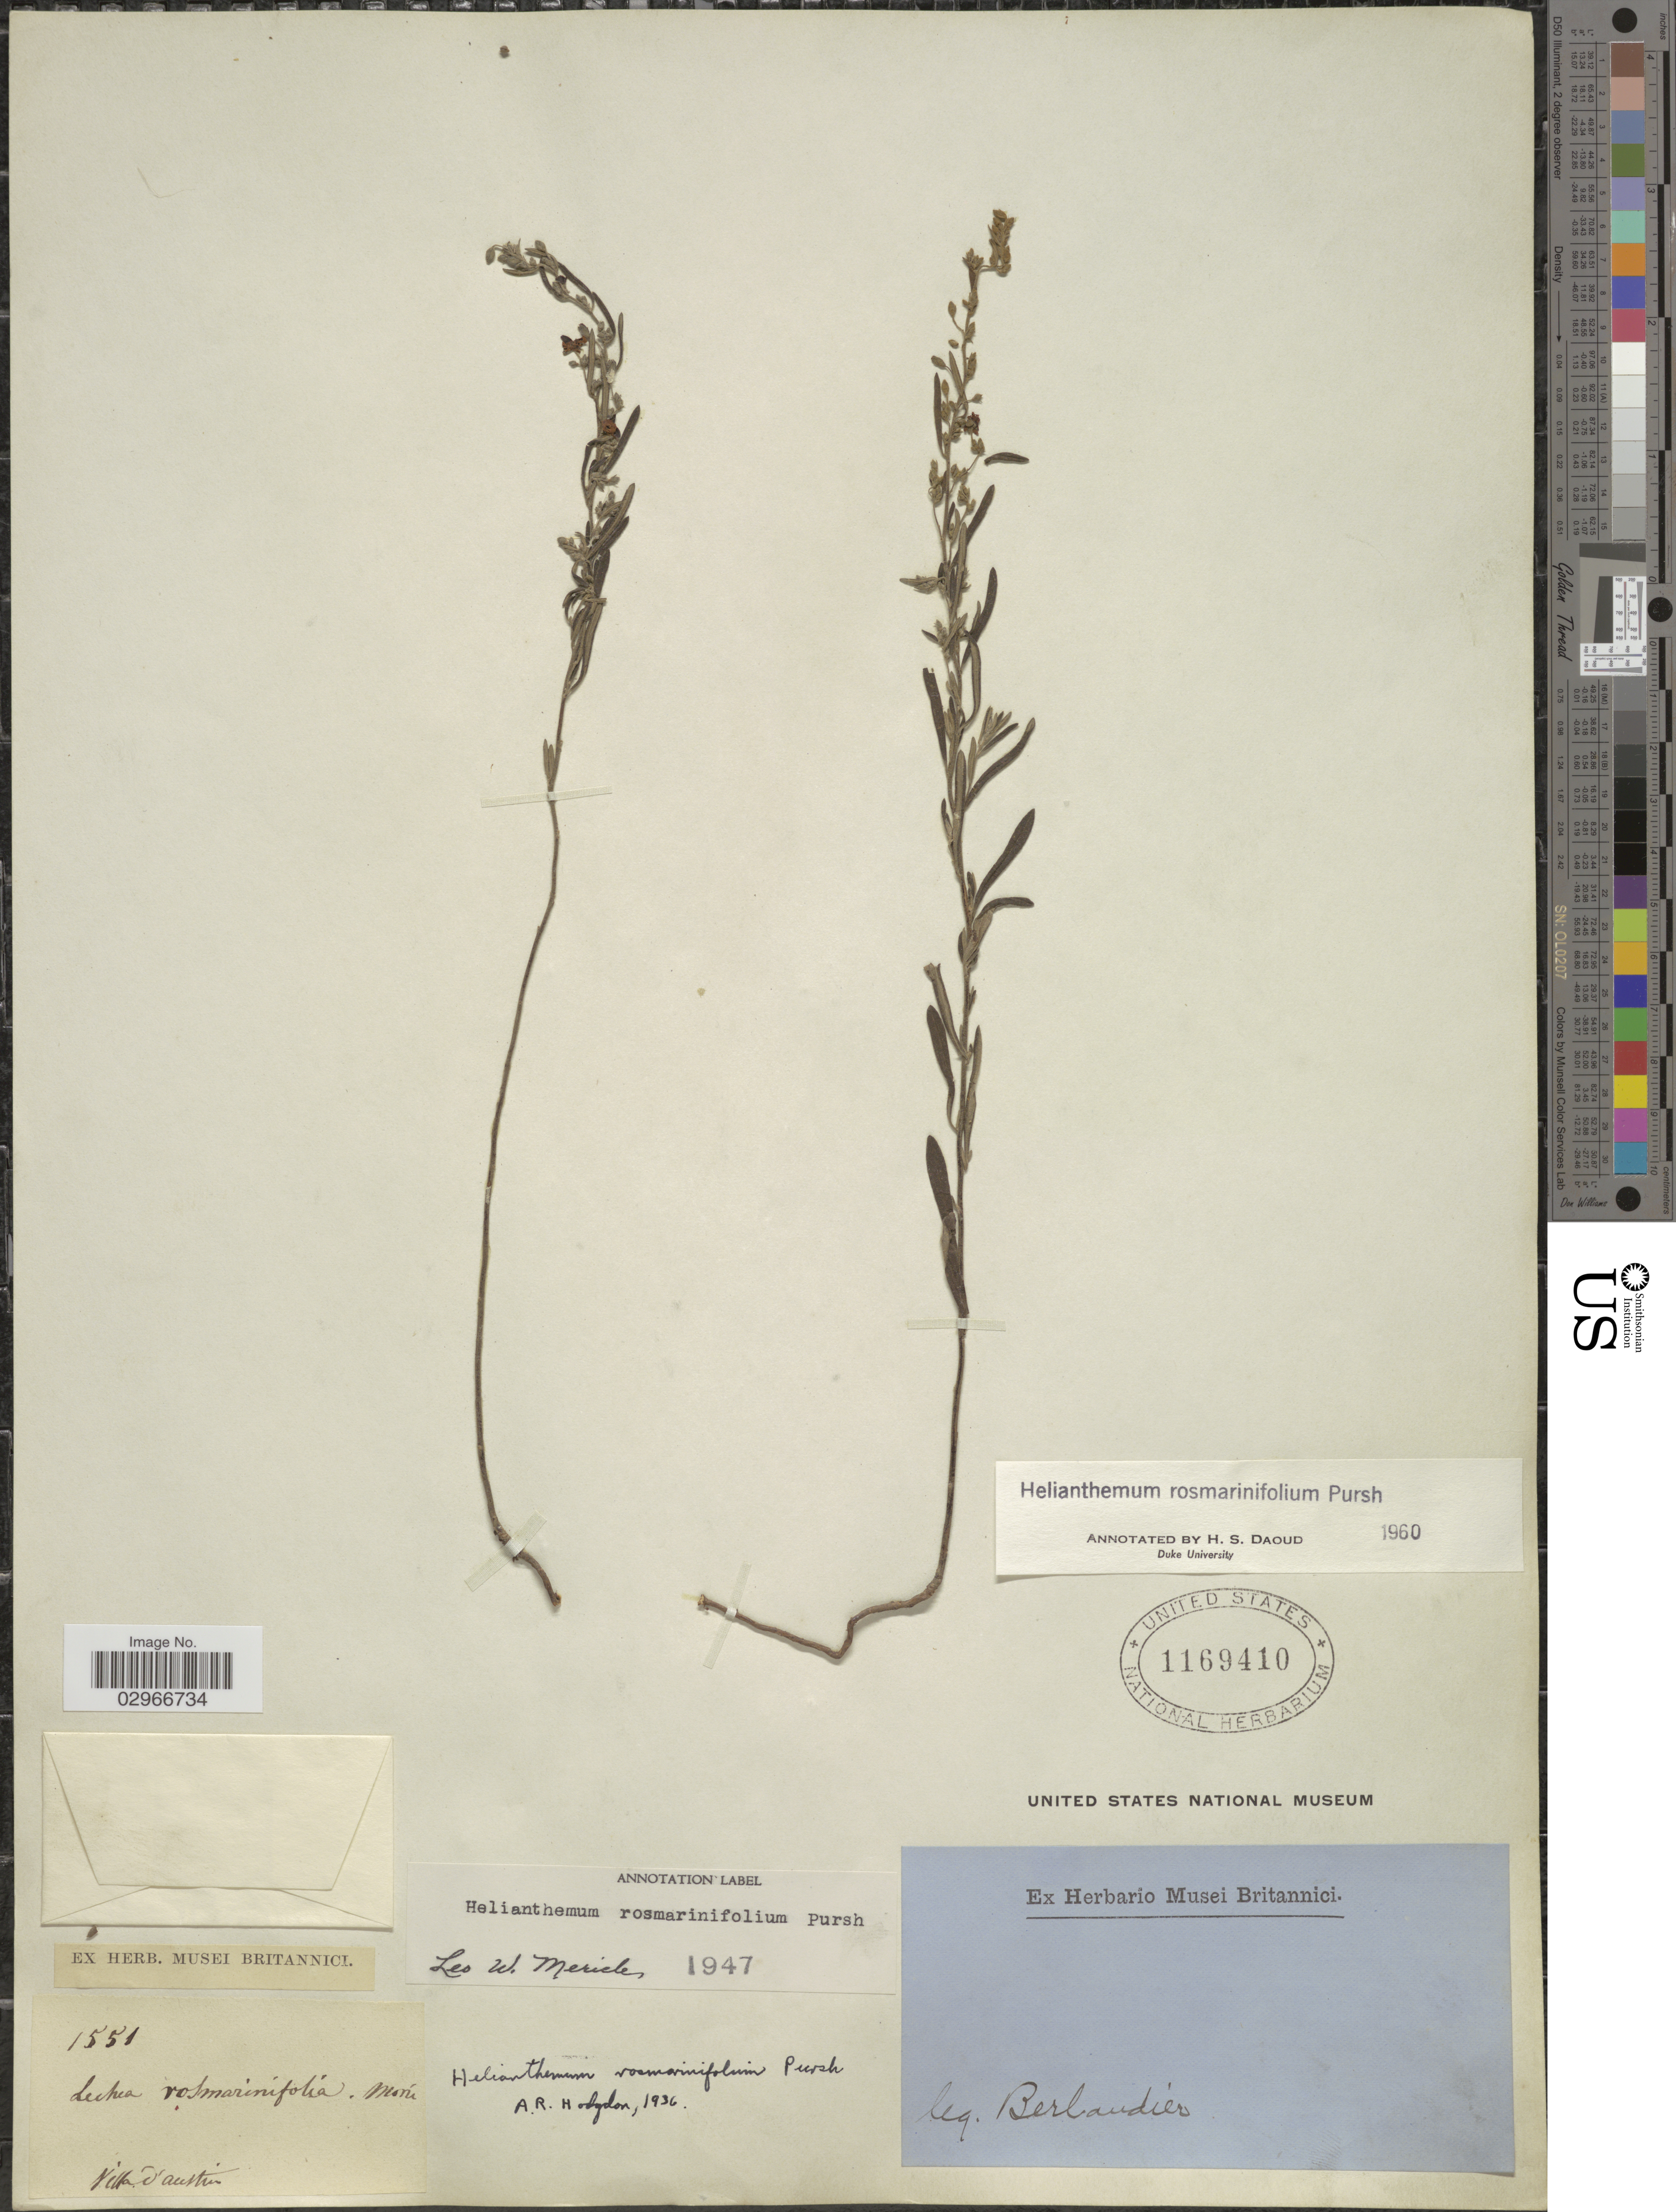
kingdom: Plantae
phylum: Tracheophyta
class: Magnoliopsida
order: Malvales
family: Cistaceae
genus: Helianthemum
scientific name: Helianthemum rosmarinifolium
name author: Pursh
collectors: J. L. Berlandier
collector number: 1551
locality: Villa d'Austin.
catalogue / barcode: US 1169410